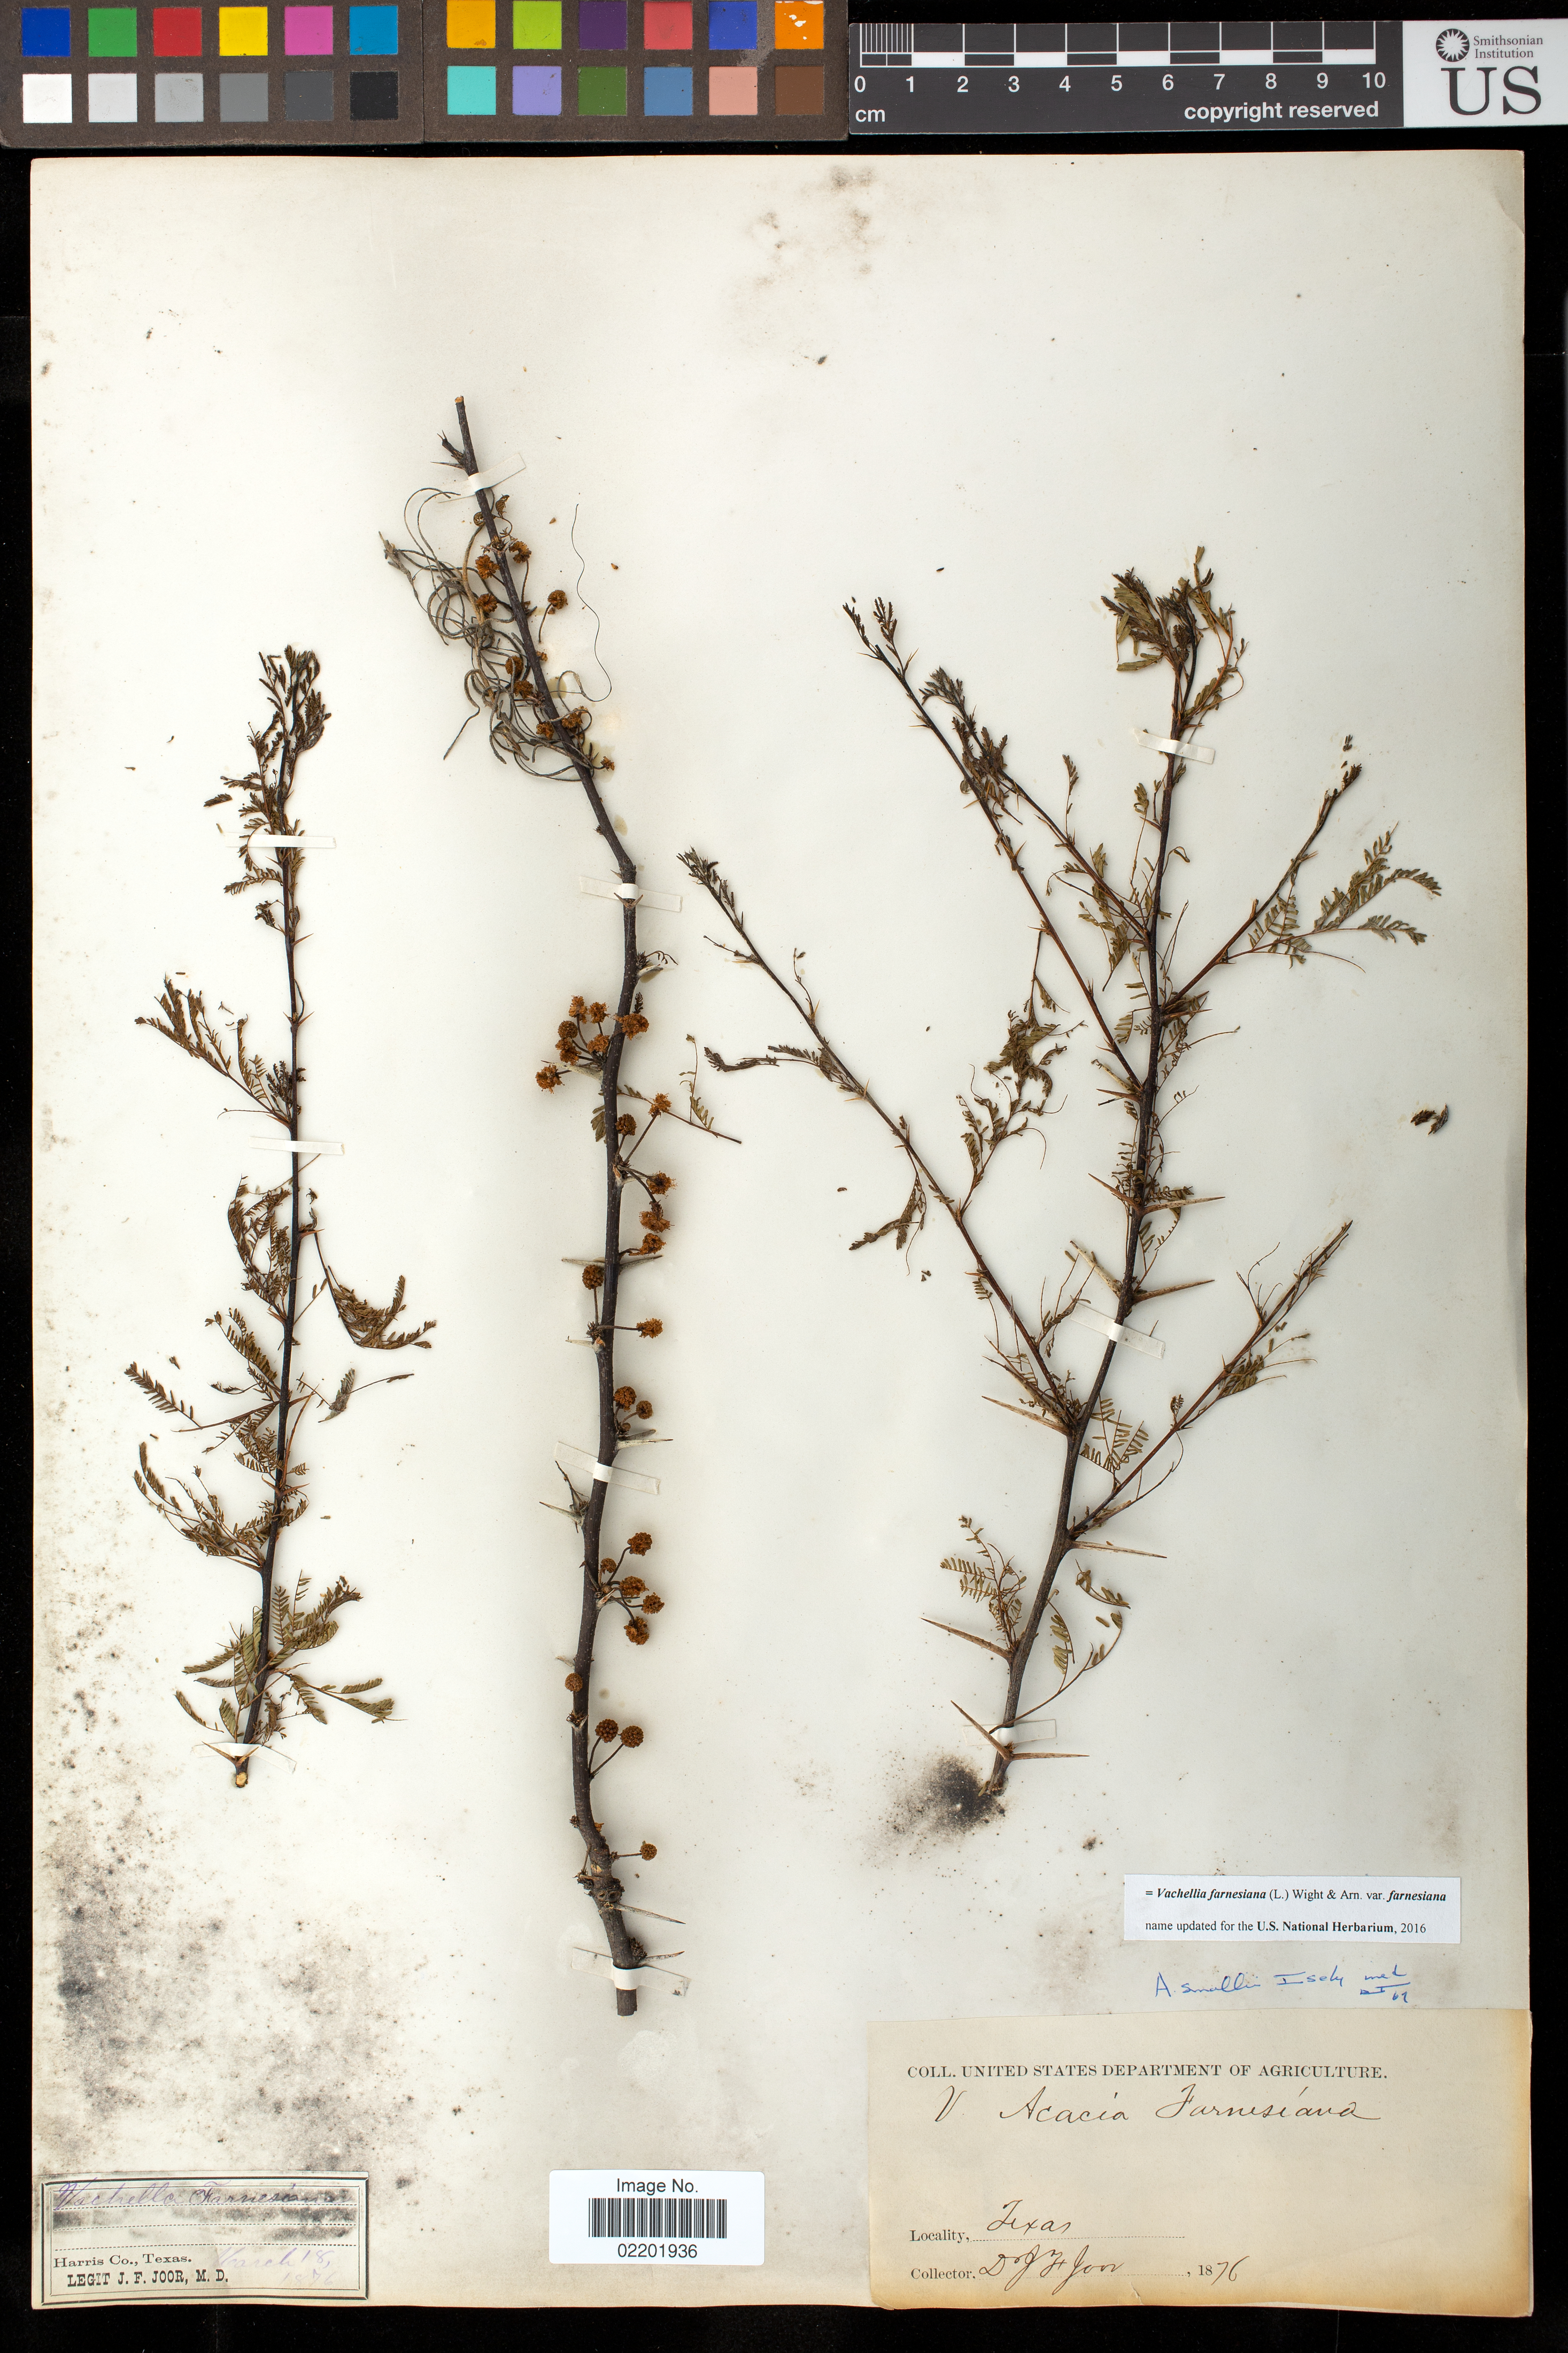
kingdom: Plantae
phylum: Tracheophyta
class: Magnoliopsida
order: Fabales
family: Fabaceae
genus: Vachellia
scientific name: Vachellia farnesiana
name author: (L.) Wight & Arn.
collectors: J. F. Joor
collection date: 1876-03-18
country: United States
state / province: Texas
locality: Harris Co.